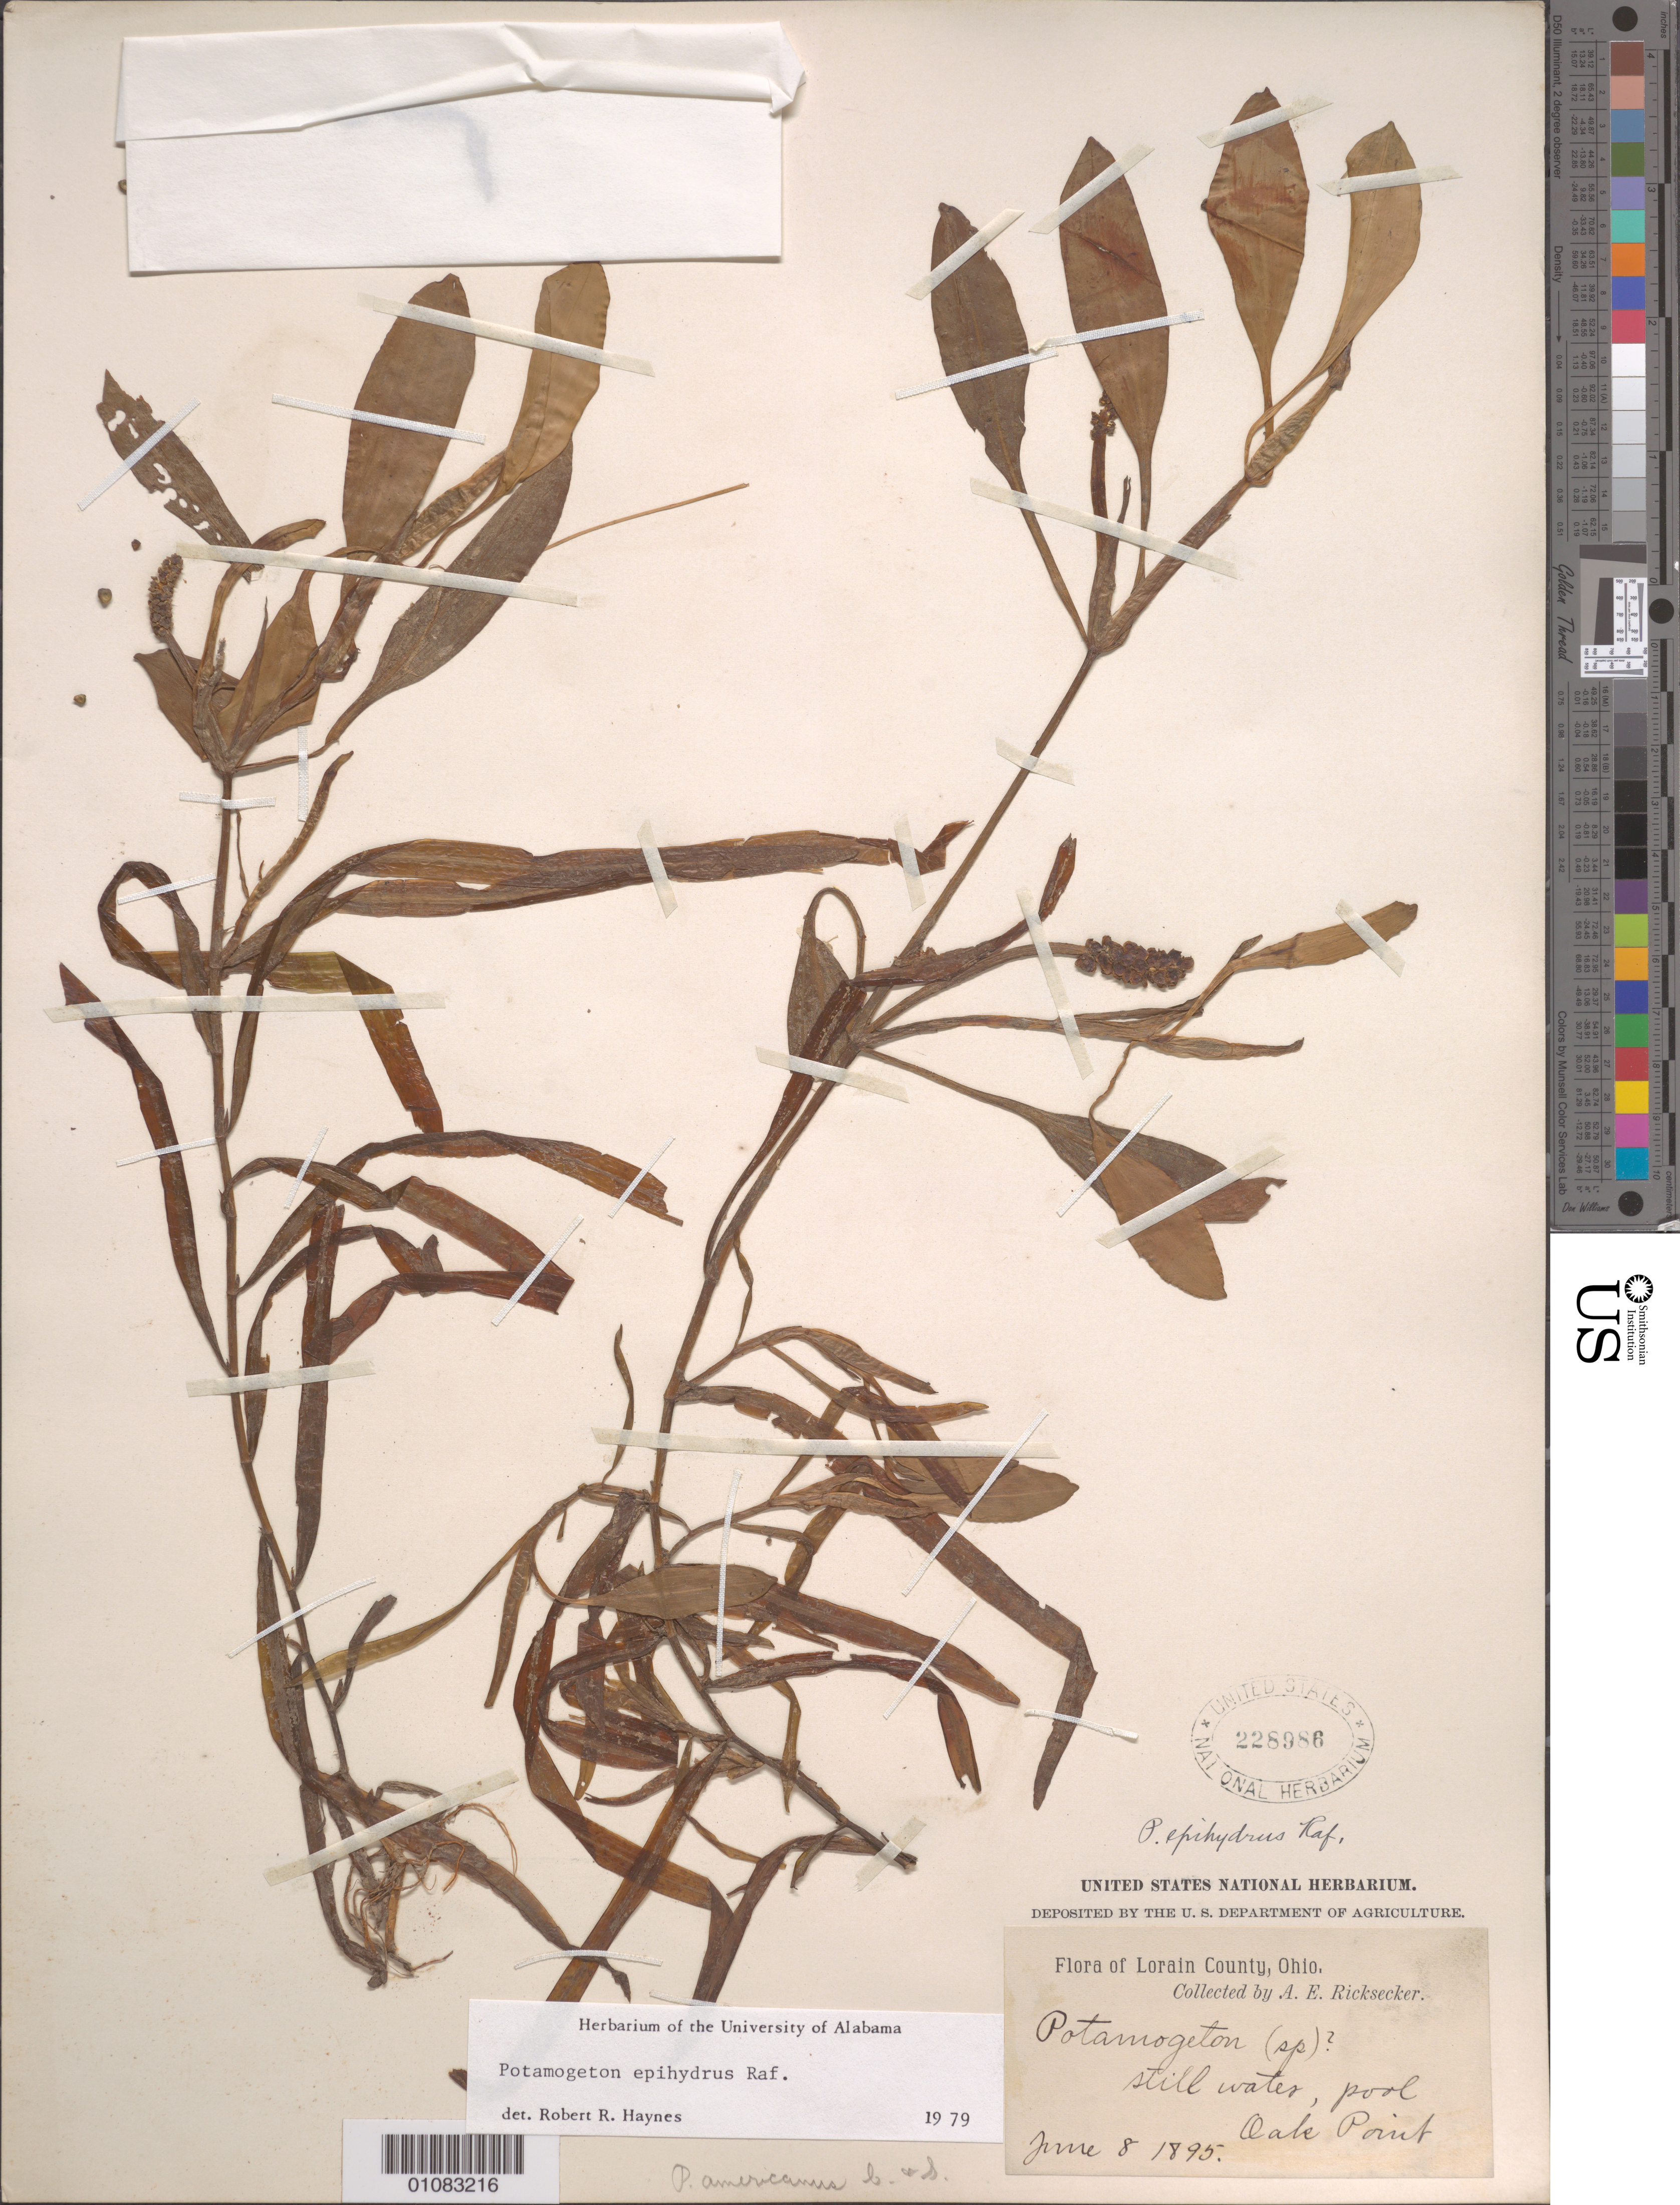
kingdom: Plantae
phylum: Tracheophyta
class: Liliopsida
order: Alismatales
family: Potamogetonaceae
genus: Potamogeton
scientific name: Potamogeton epihydrus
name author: Raf.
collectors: A. E. Ricksecker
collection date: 1895-06-08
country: United States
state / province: Ohio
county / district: Lorain County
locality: Gals Point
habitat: Still water, pool.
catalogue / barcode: US 228986